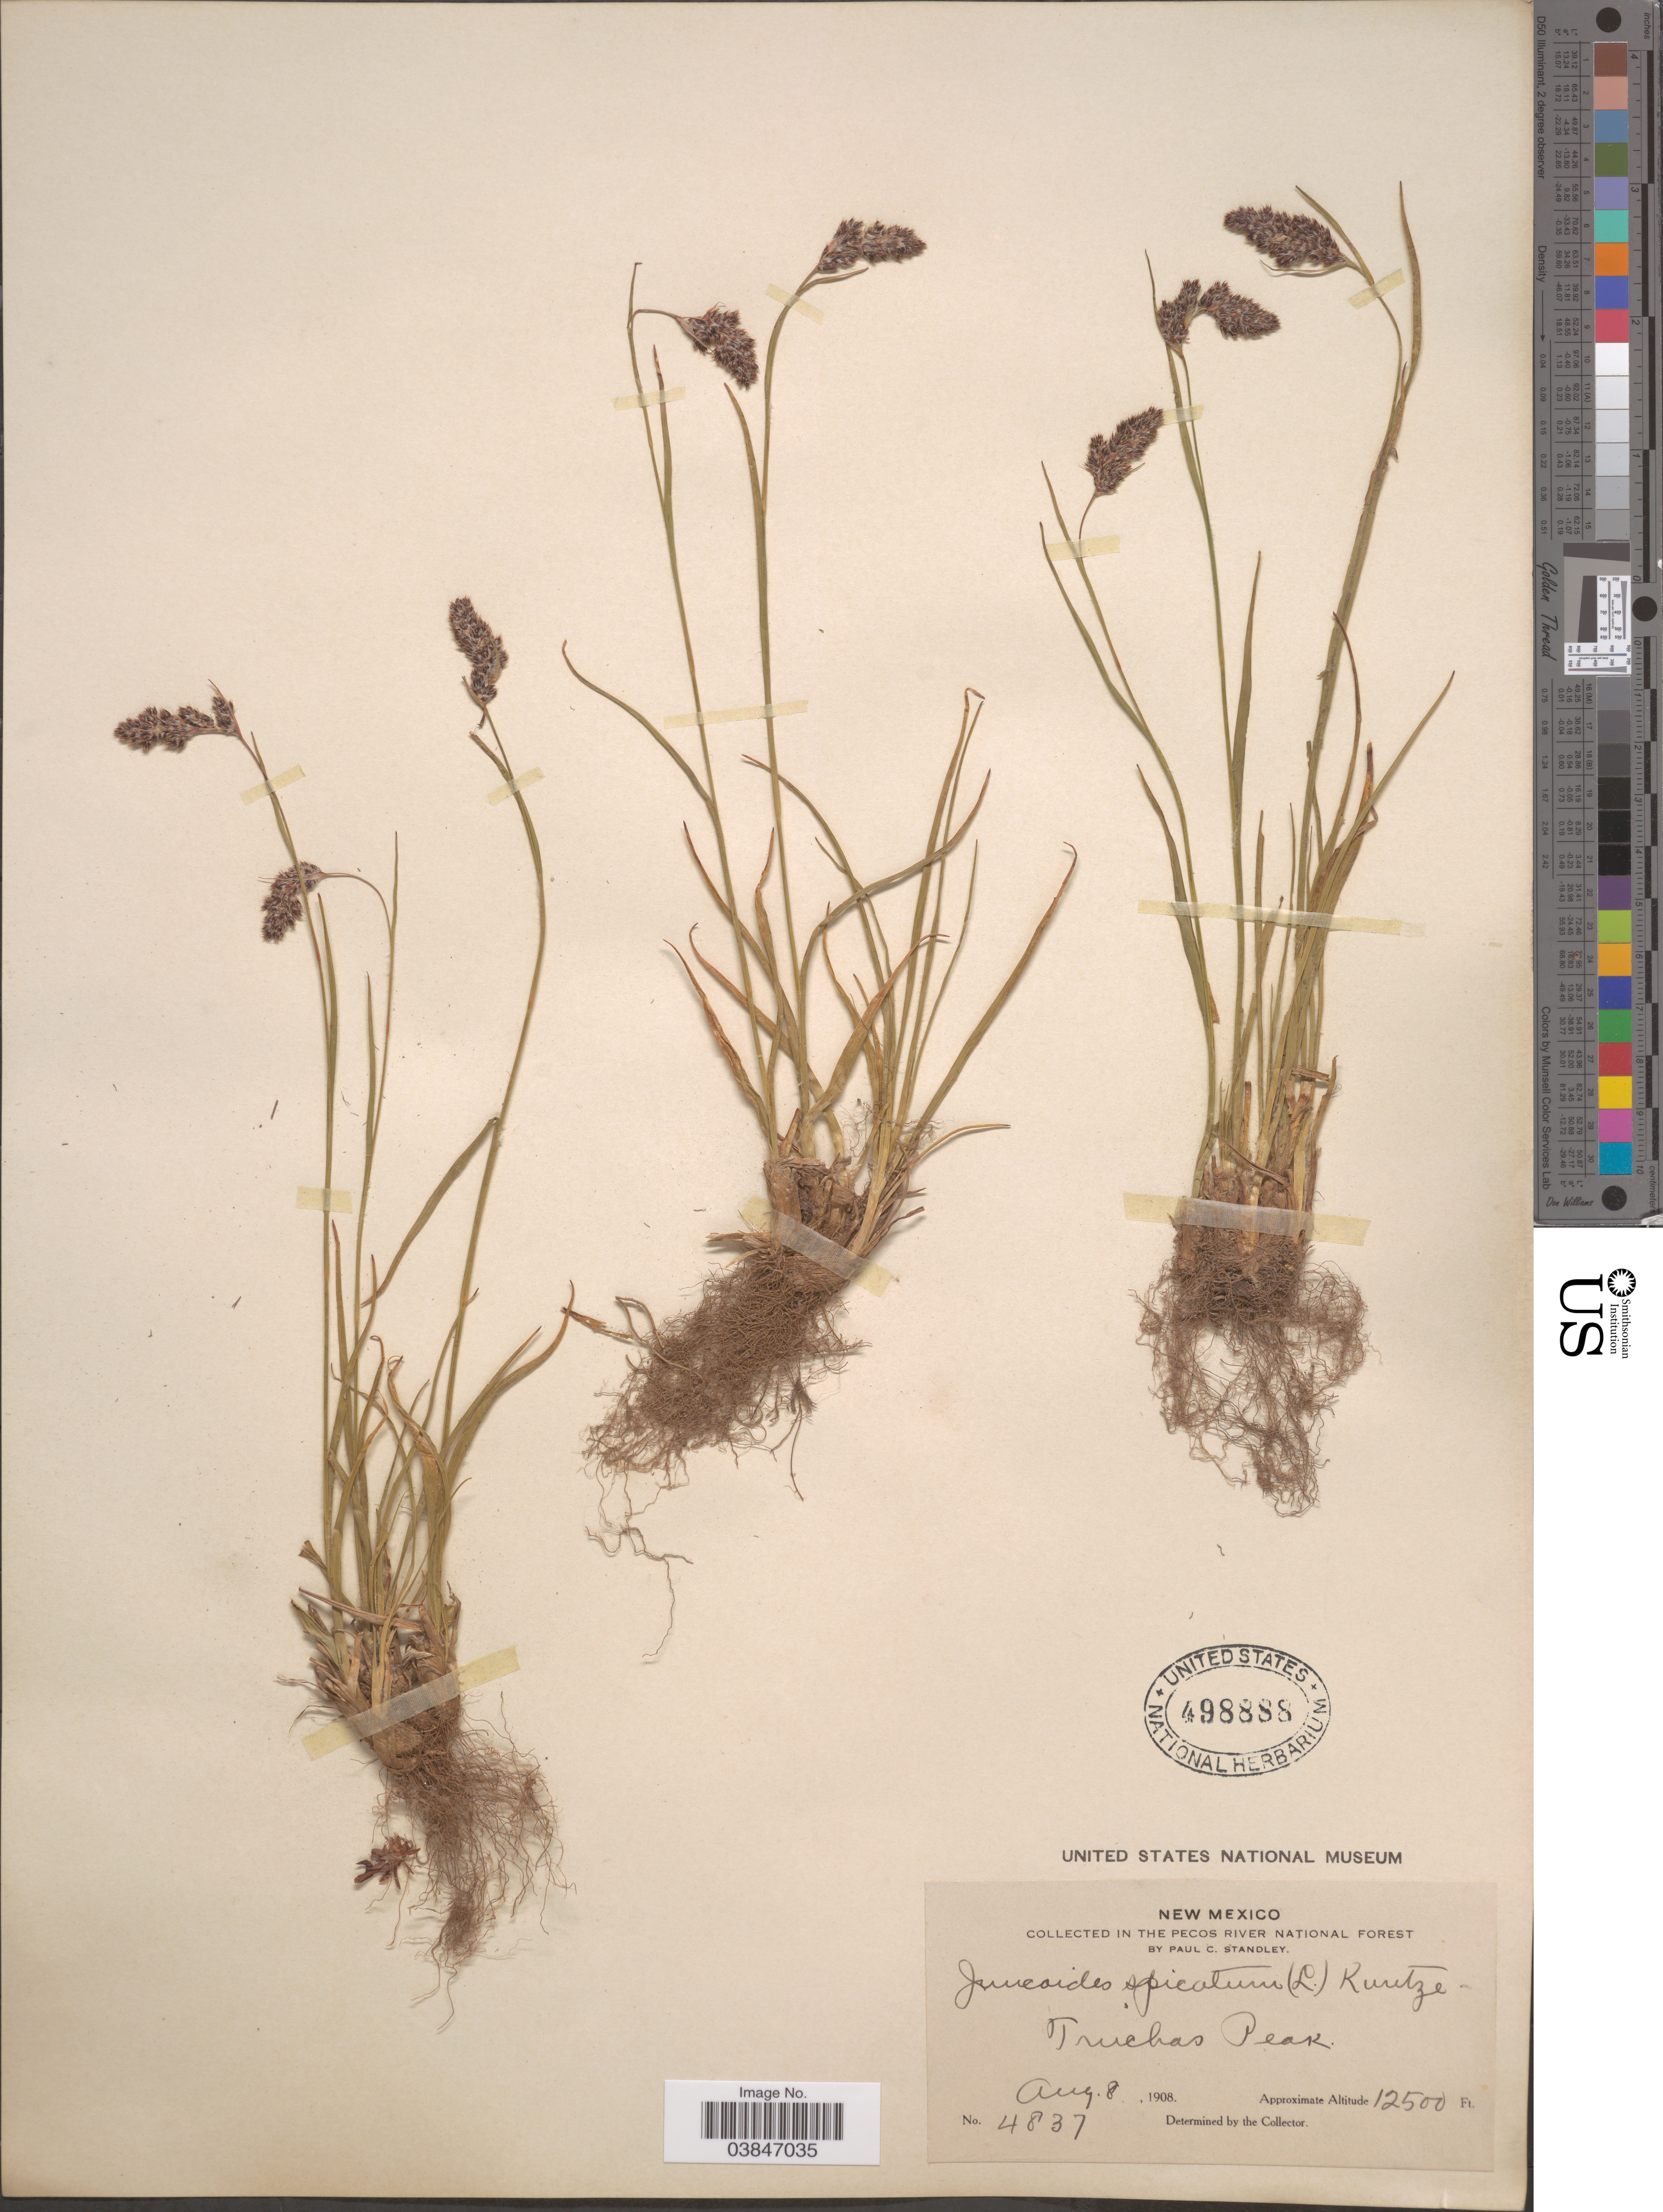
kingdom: Plantae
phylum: Tracheophyta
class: Liliopsida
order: Poales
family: Juncaceae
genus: Luzula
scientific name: Luzula spicata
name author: (L.) DC.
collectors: P. C. Standley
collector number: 4837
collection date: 1908-08-08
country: United States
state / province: New Mexico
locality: In the Pecos River National Forest. Truchas Peak.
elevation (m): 3810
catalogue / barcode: US 498888